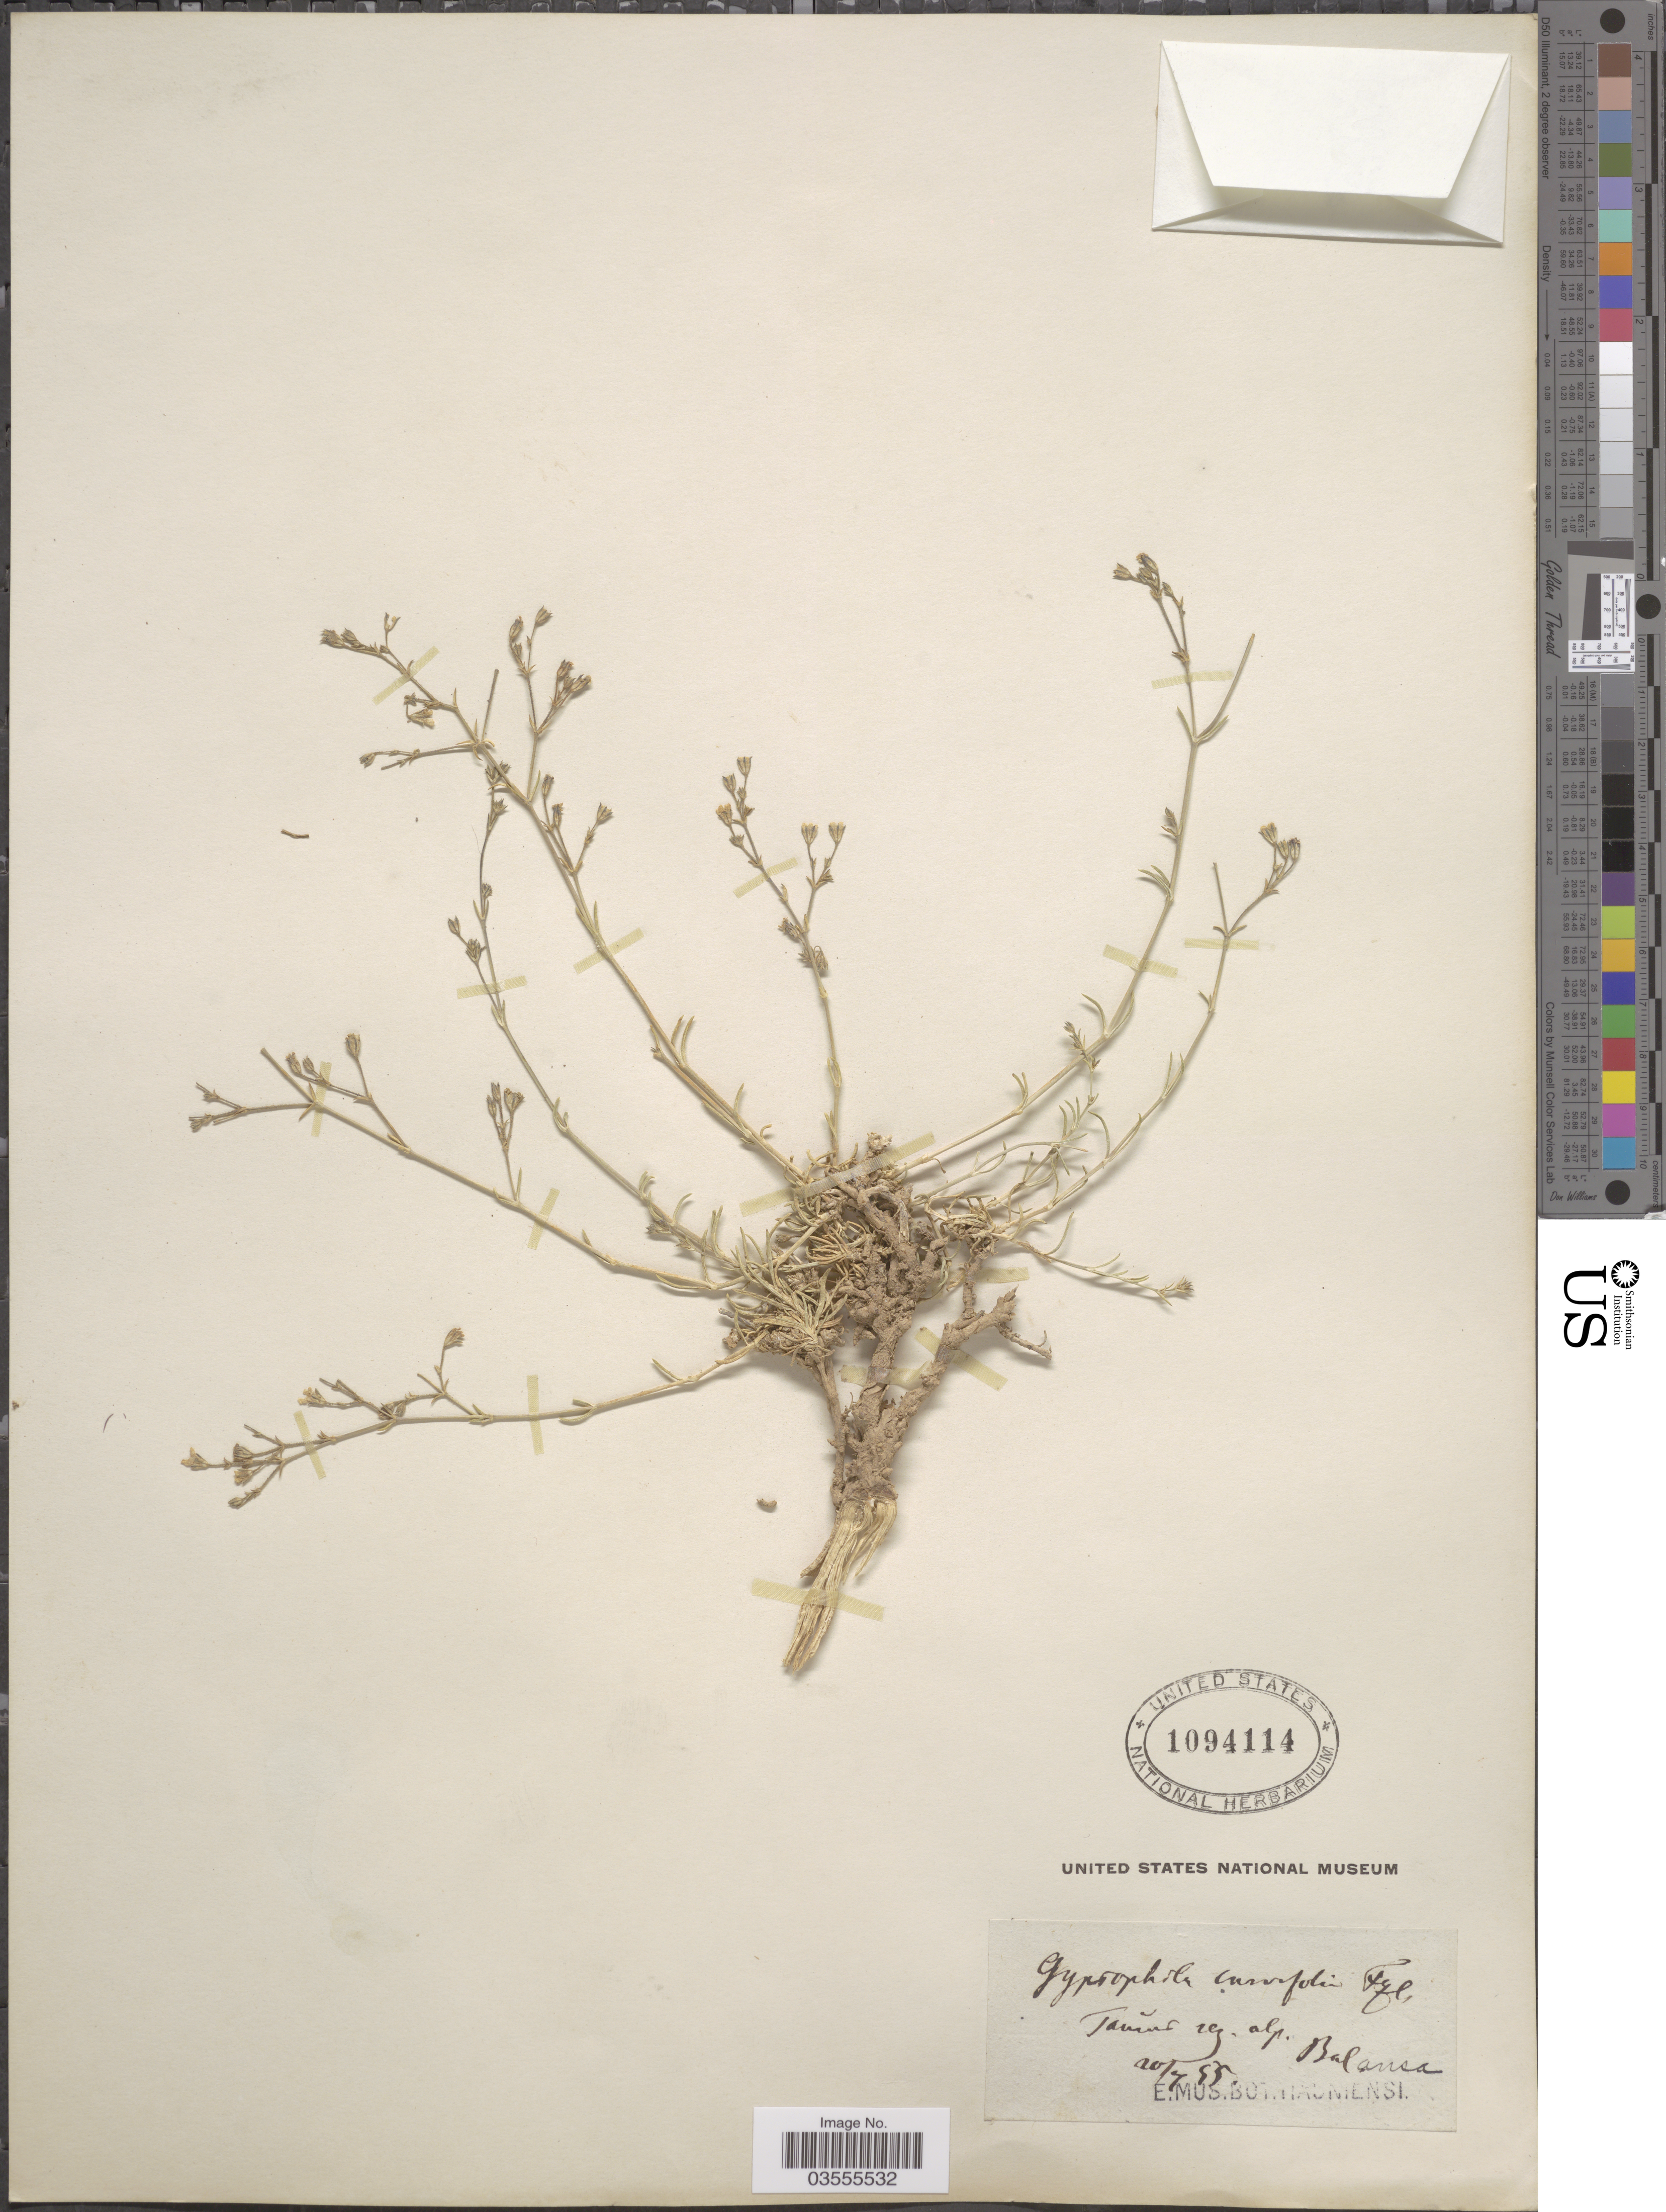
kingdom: Plantae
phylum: Tracheophyta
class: Magnoliopsida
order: Caryophyllales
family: Caryophyllaceae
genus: Gypsophila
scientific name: Gypsophila curvifolia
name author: Fenzl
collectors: -. Balansa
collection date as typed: Transcribed d/m/y: 20/7/55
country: Turkey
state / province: Karaman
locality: Taurus reg. alp.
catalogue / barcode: US 1094114